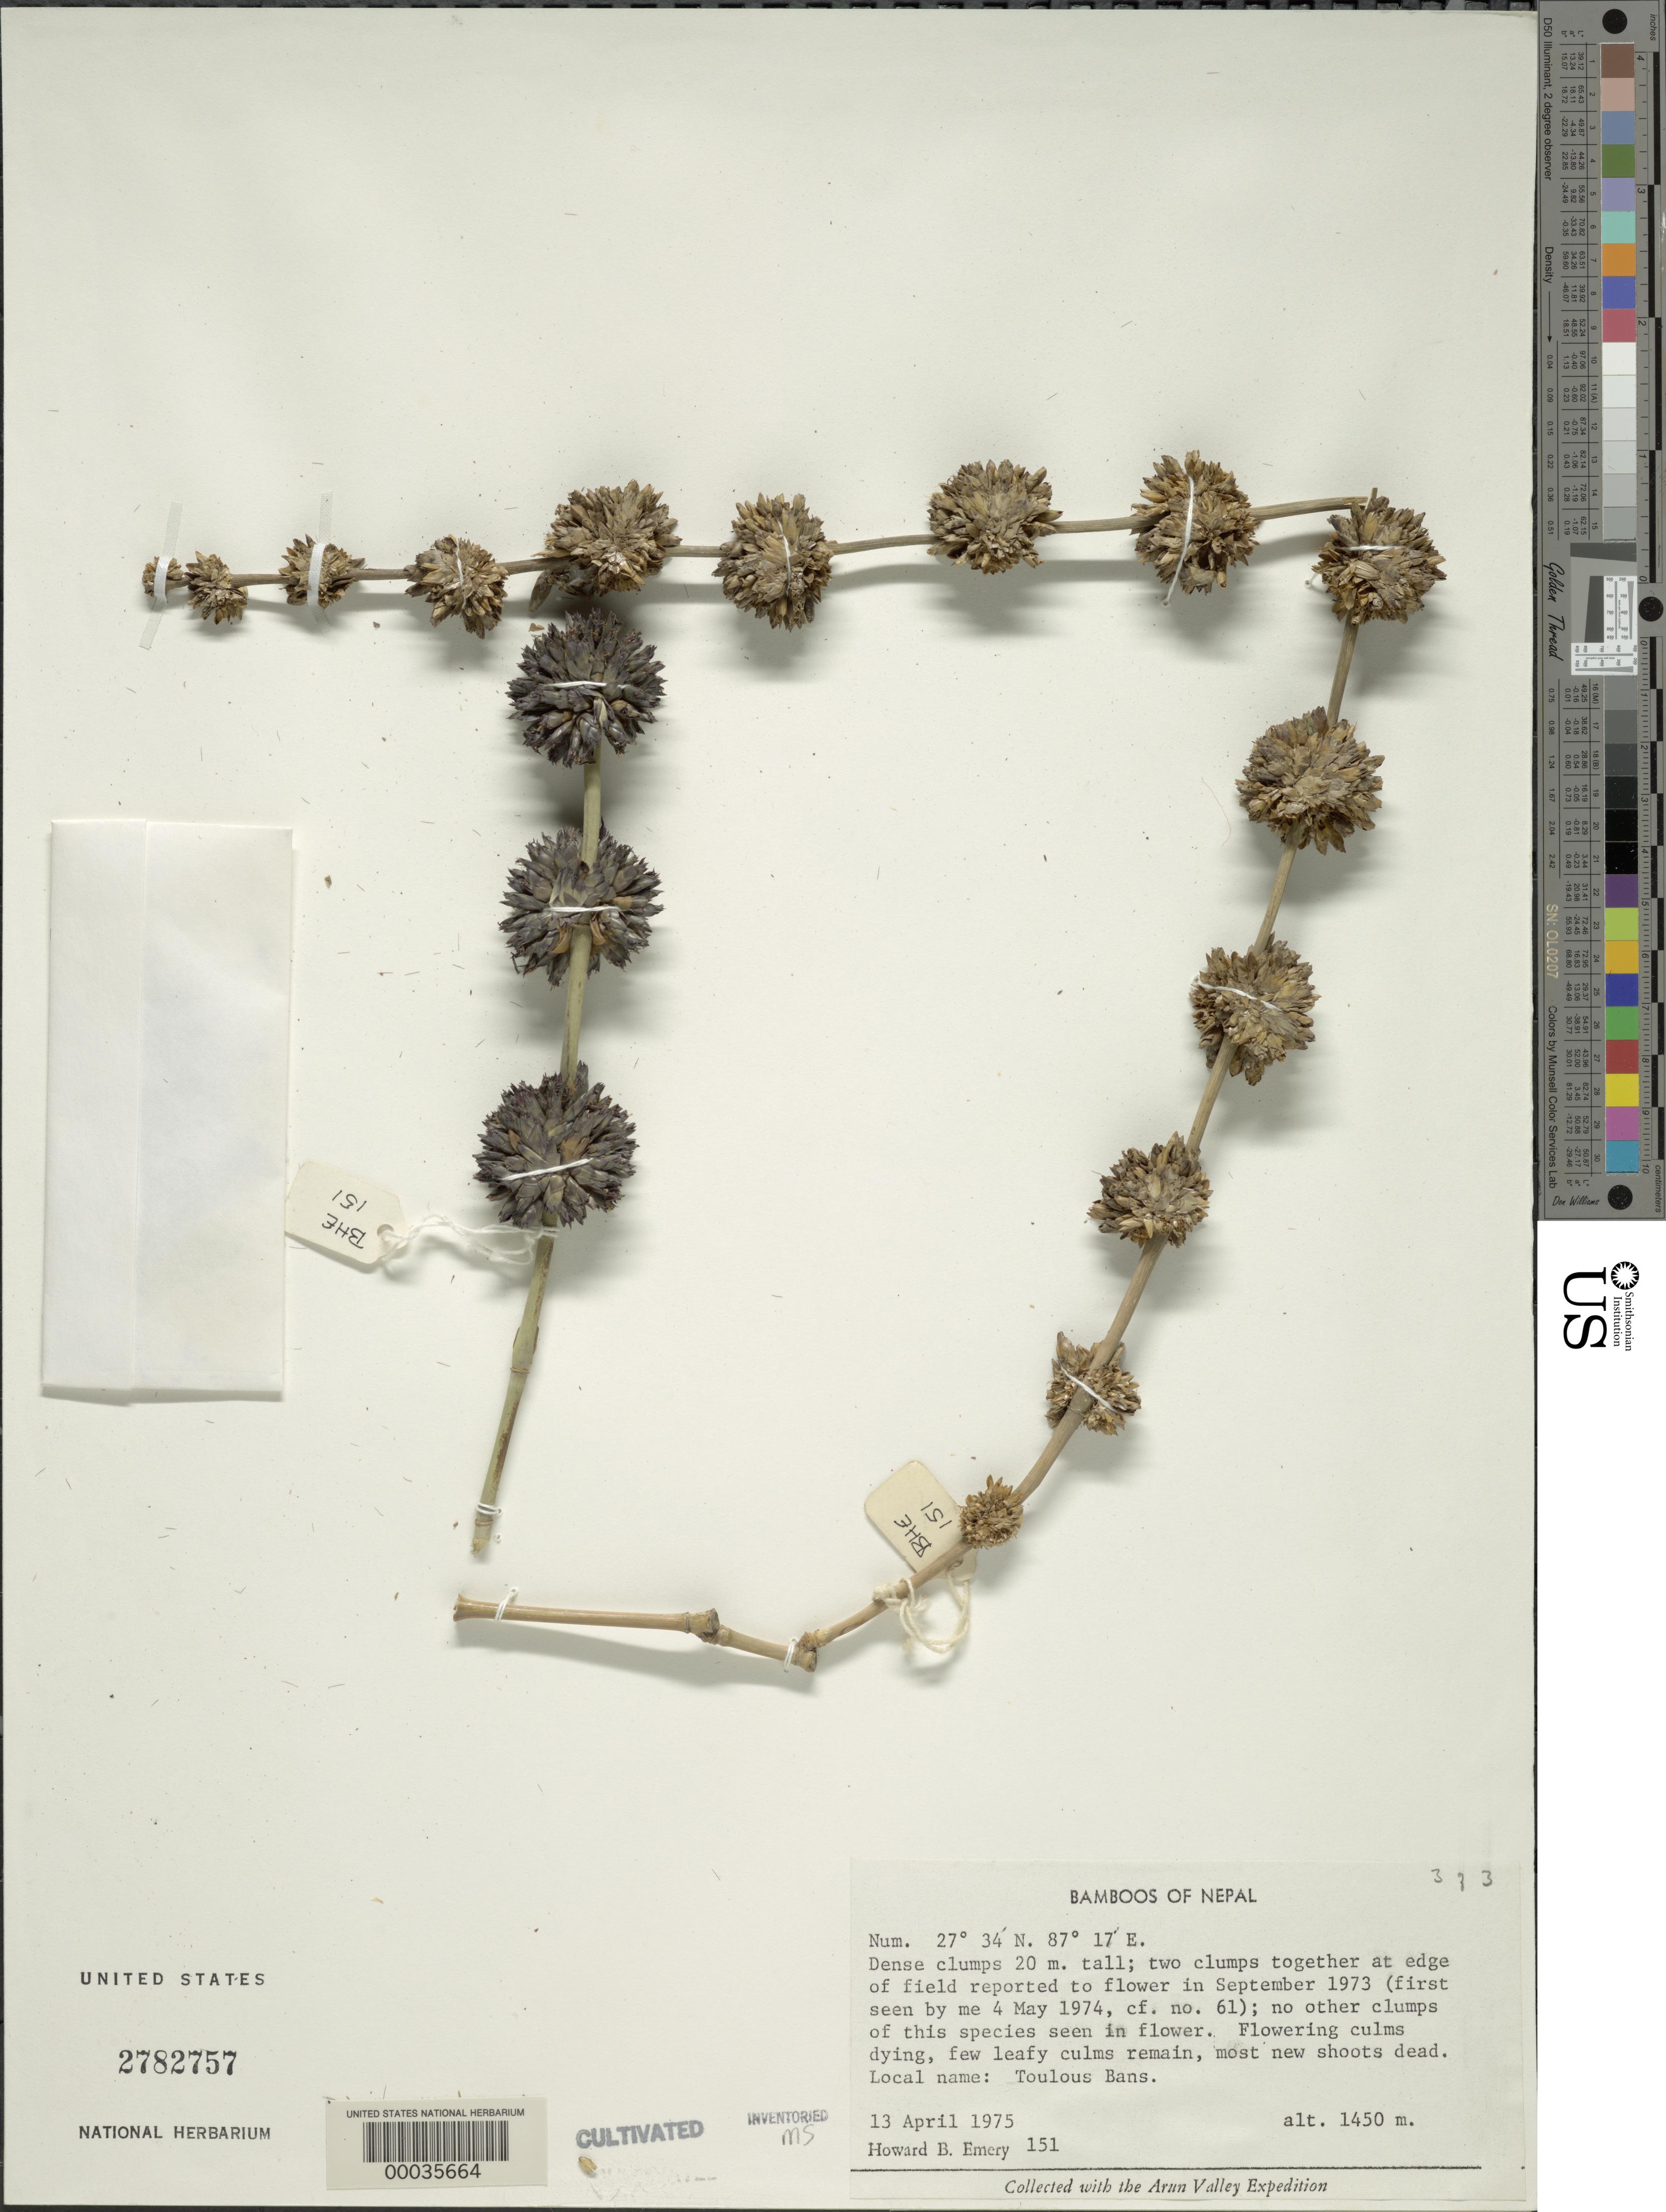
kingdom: Plantae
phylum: Tracheophyta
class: Liliopsida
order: Poales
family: Poaceae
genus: Dendrocalamus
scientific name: Dendrocalamus sp.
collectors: H. B. Emery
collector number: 151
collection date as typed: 13 Apr 1975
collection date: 1975-04-13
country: Nepal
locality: Num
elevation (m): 1450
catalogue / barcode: US 2782757